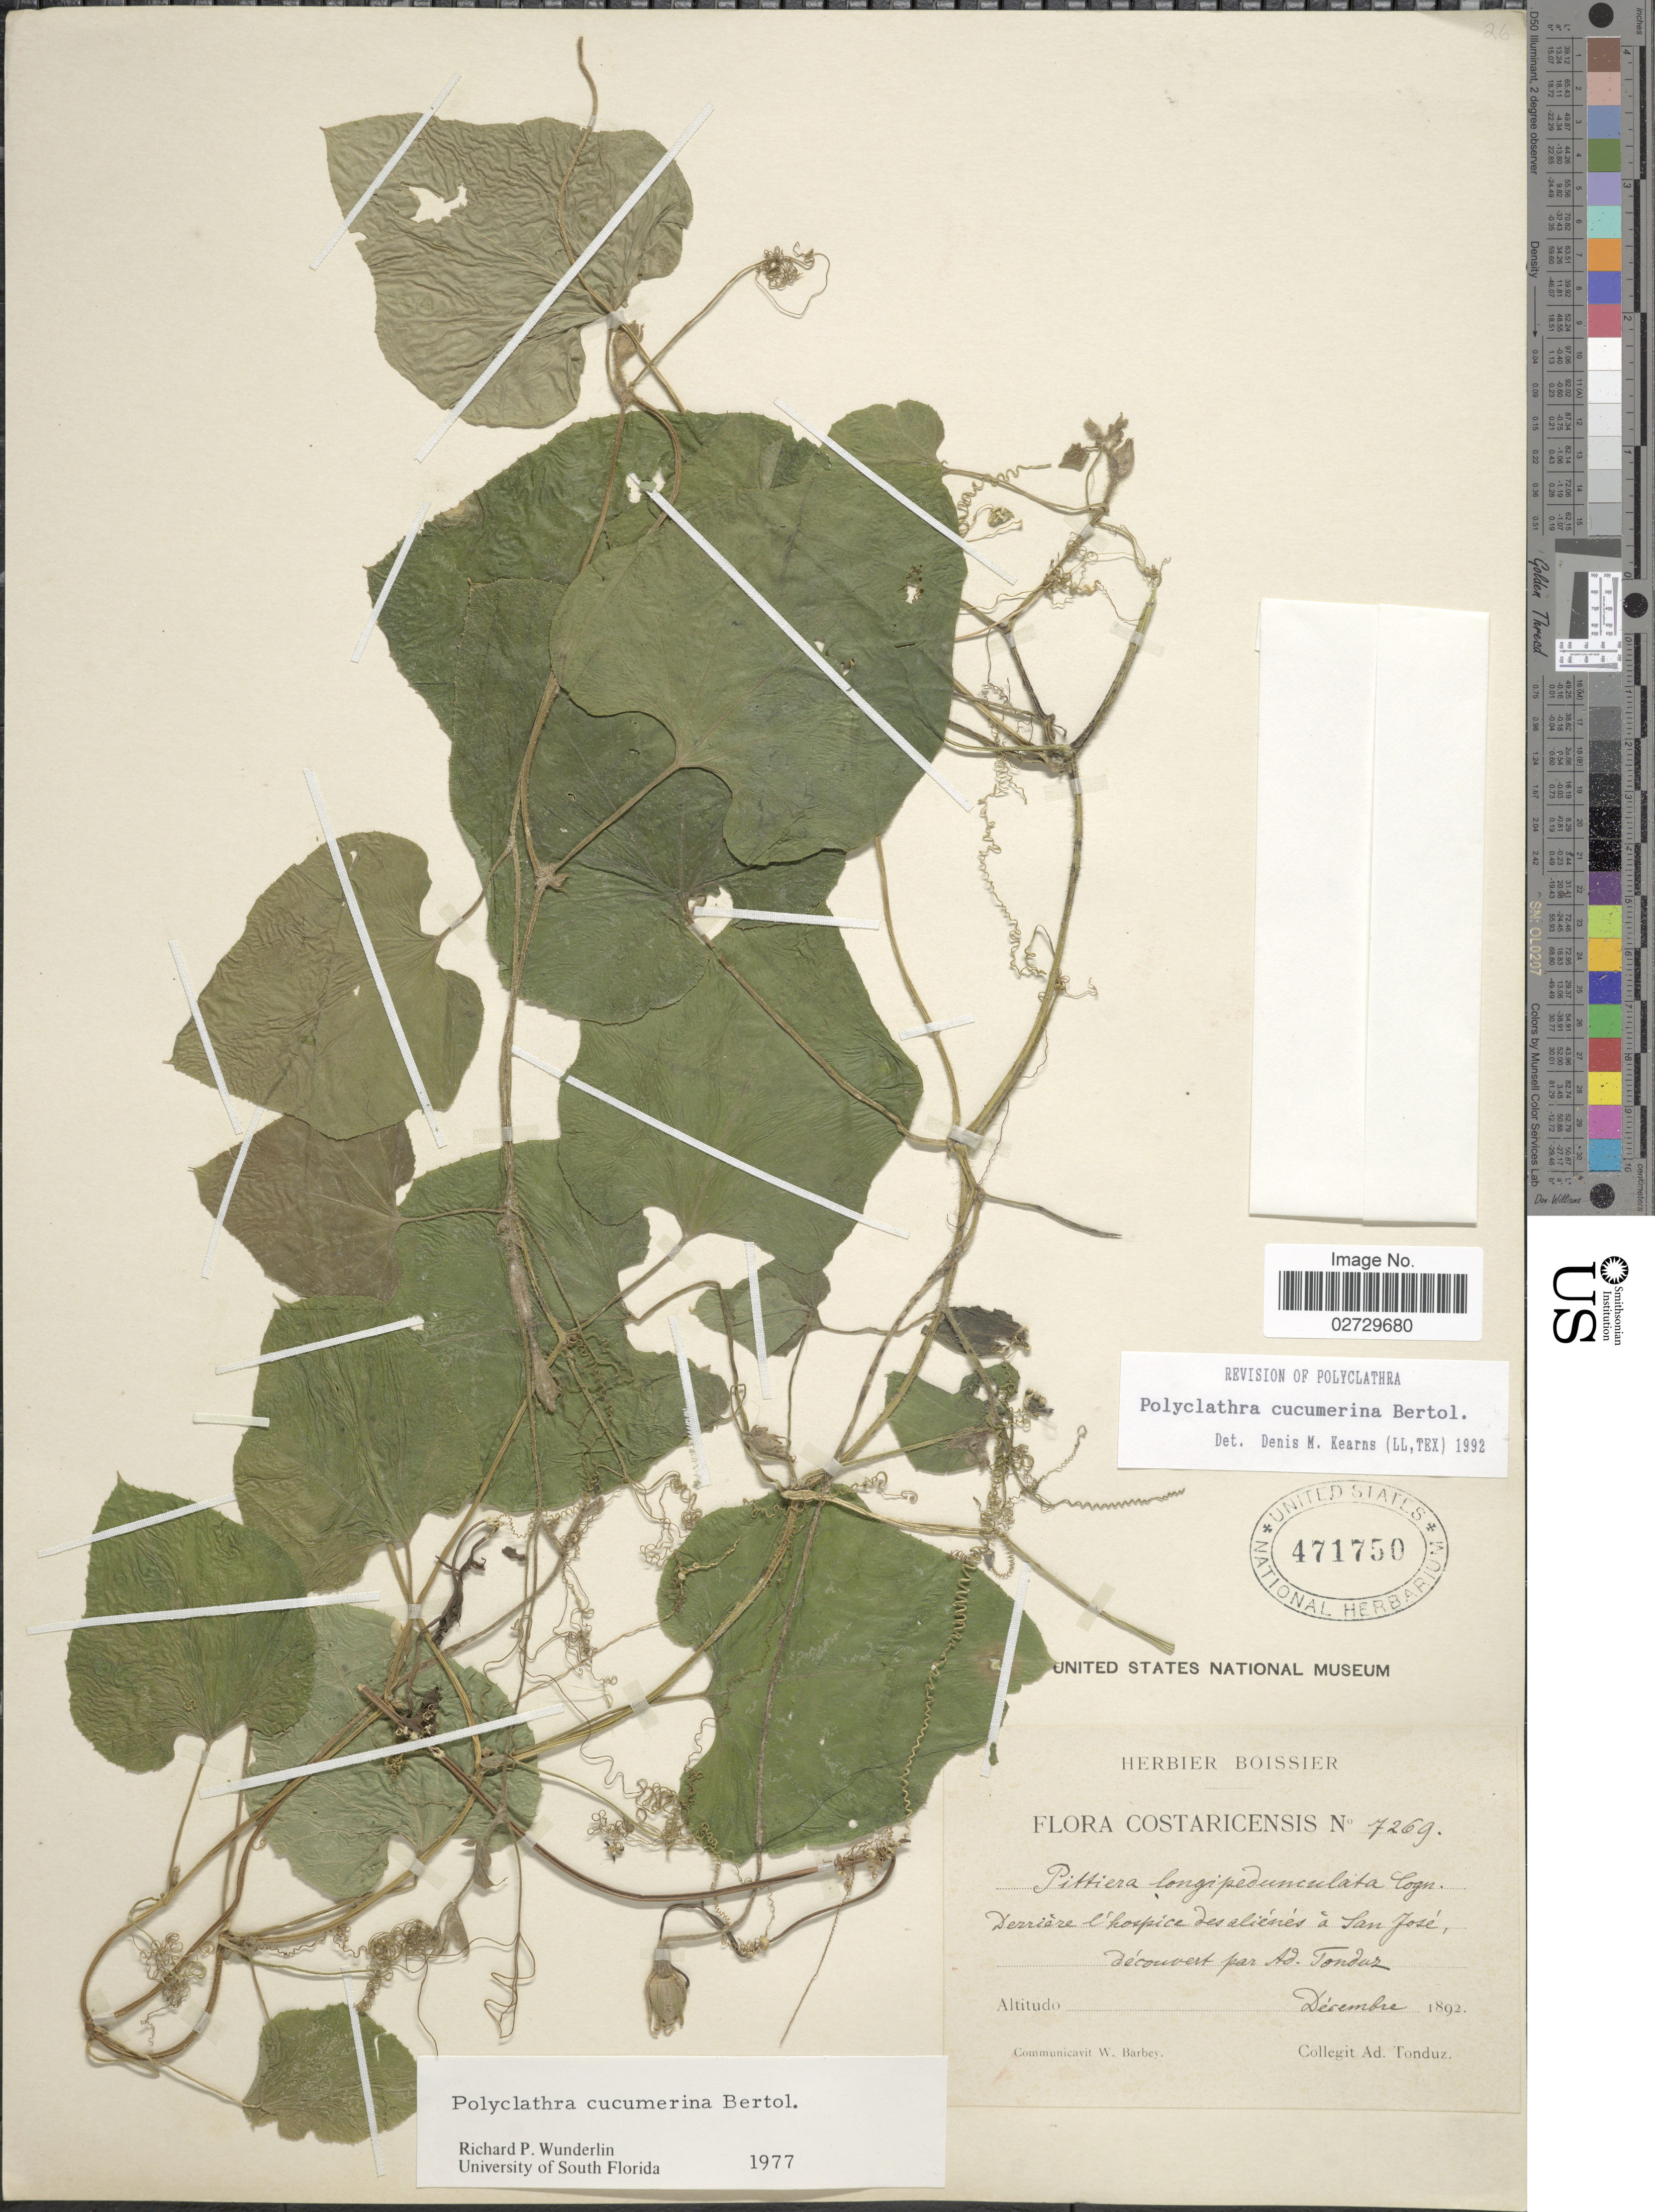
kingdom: Plantae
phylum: Tracheophyta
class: Magnoliopsida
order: Cucurbitales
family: Cucurbitaceae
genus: Polyclathra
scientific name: Polyclathra cucumerina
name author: Bertol.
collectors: A. Tonduz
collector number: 7269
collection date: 1892-12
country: Costa Rica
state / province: San José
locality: Derriere l'hospice des alienes a San José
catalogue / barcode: US 471750